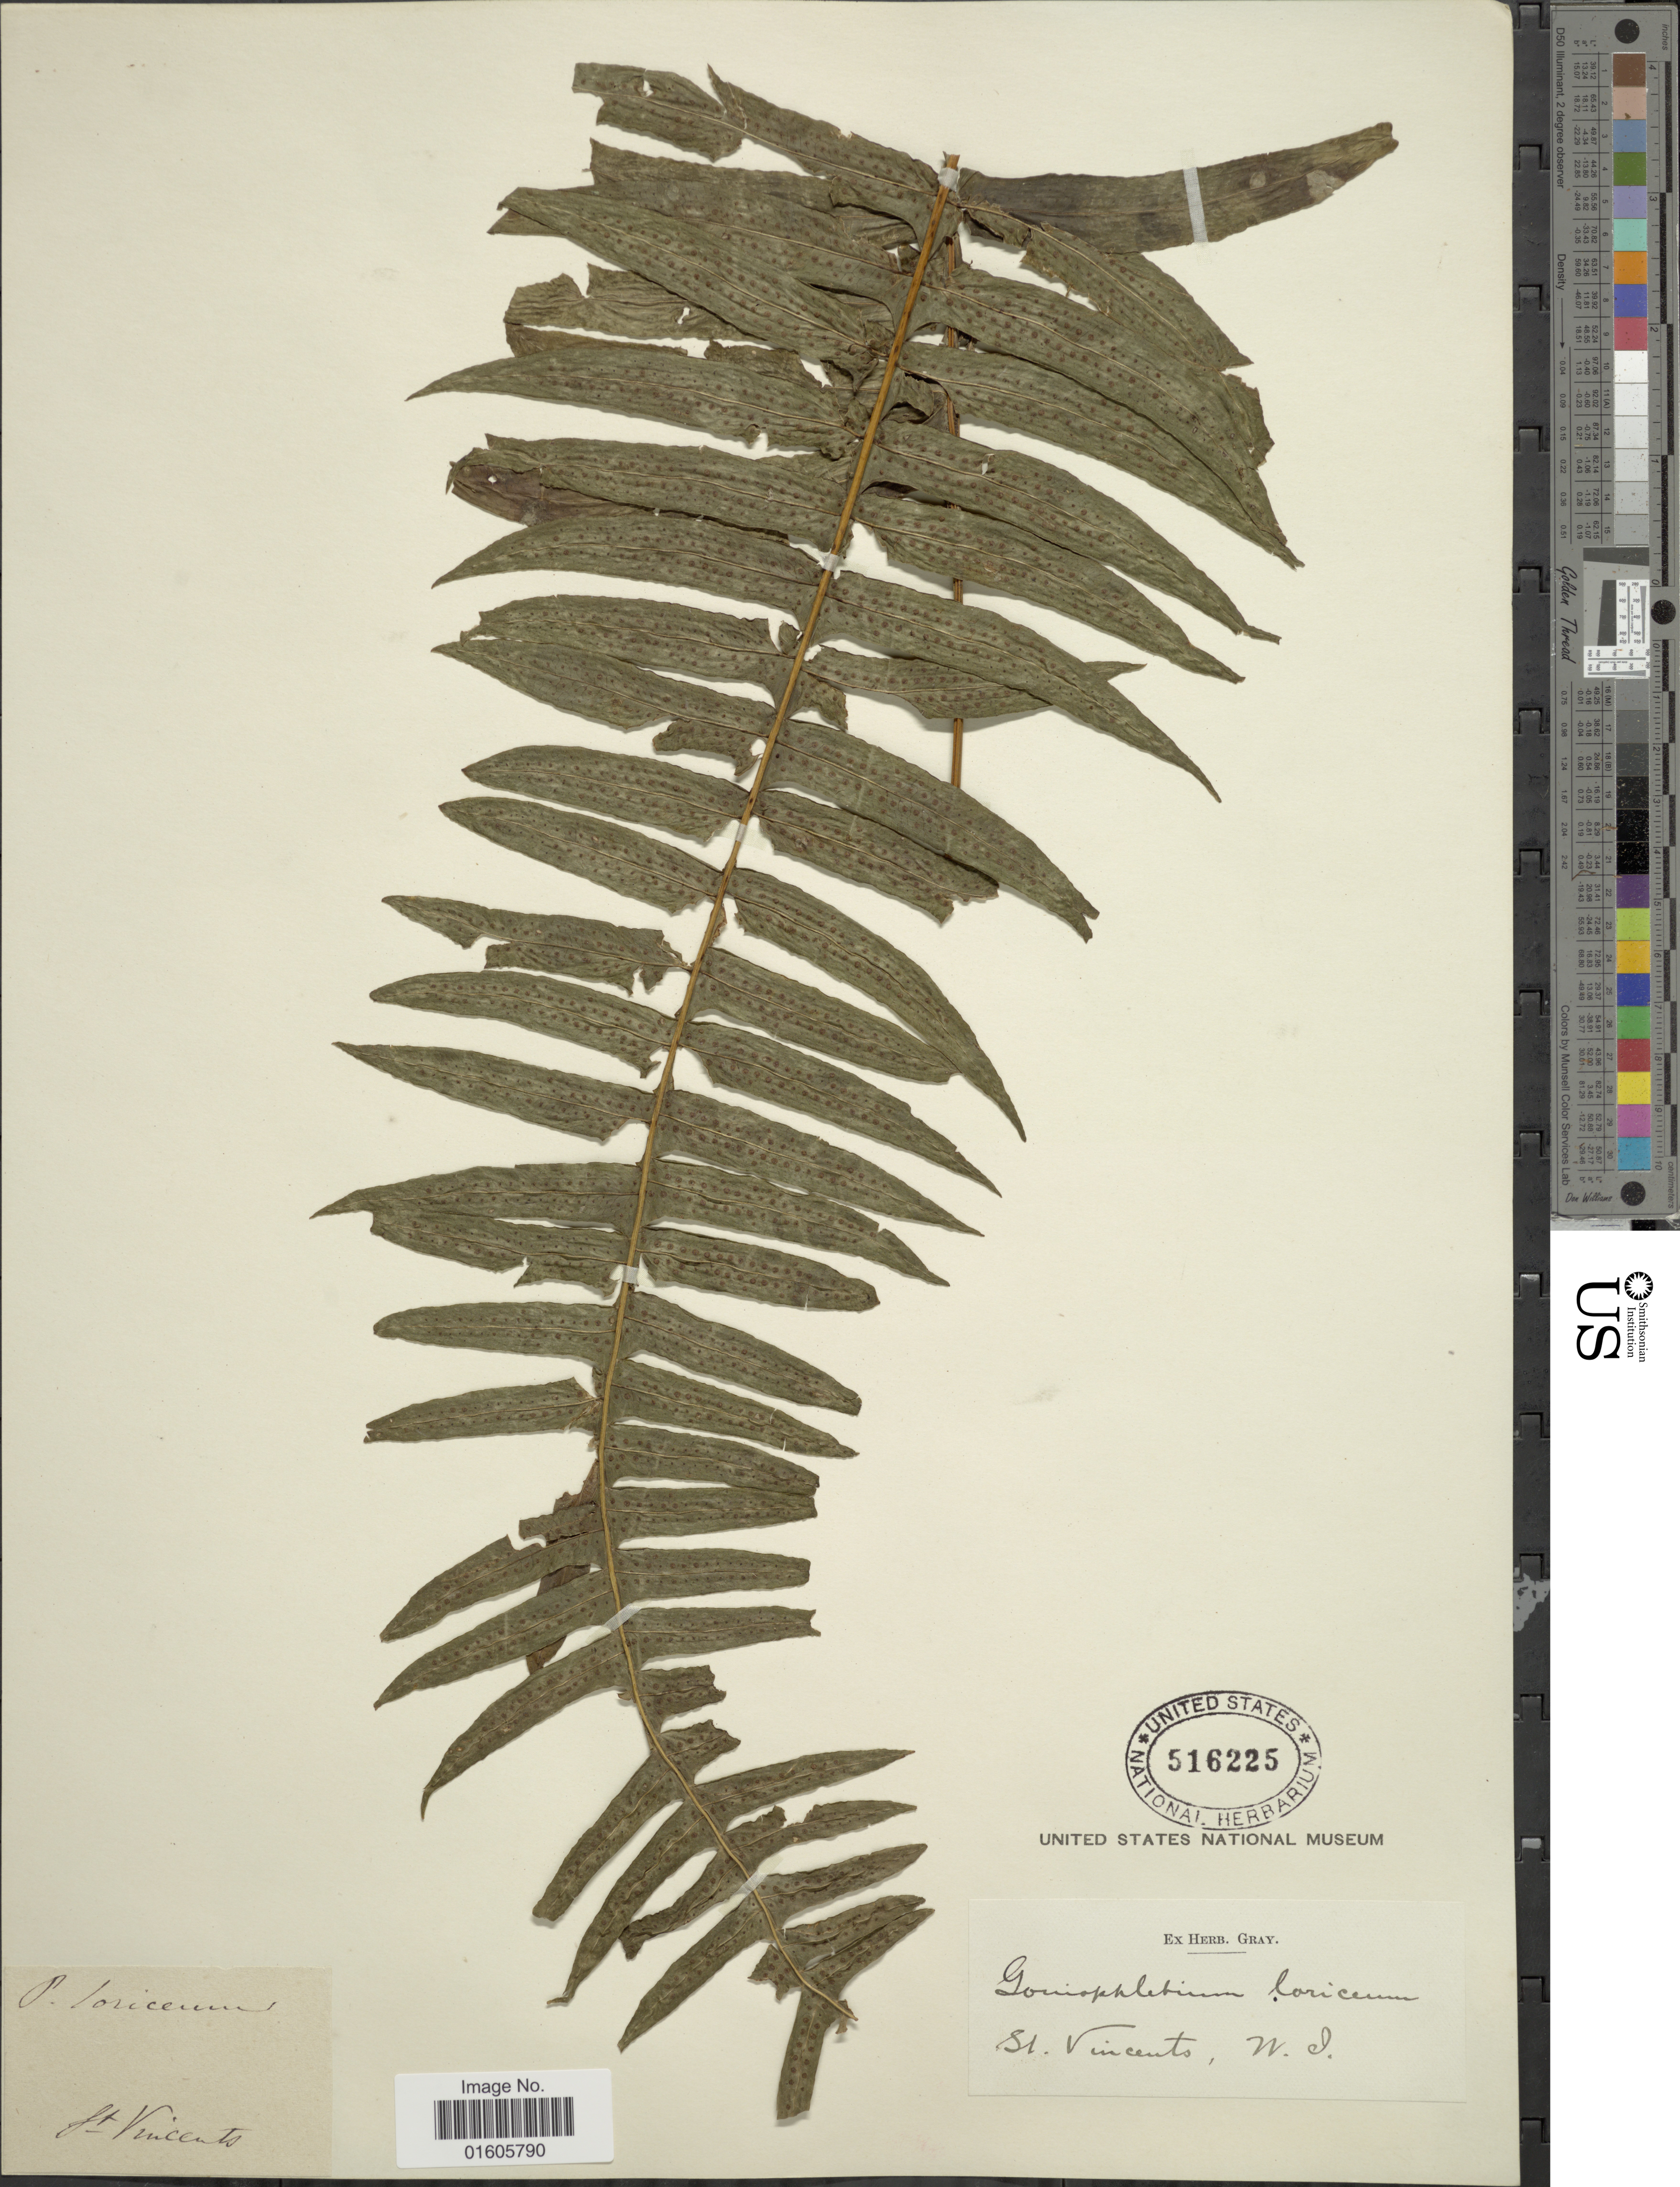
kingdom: Plantae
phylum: Tracheophyta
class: Polypodiopsida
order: Polypodiales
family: Polypodiaceae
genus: Serpocaulon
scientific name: Serpocaulon loriceum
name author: (L.) A.R. Sm.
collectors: ex herb. Gray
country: St. Vincent - Grenadines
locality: St. Vincent, W.I.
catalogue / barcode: US 516225